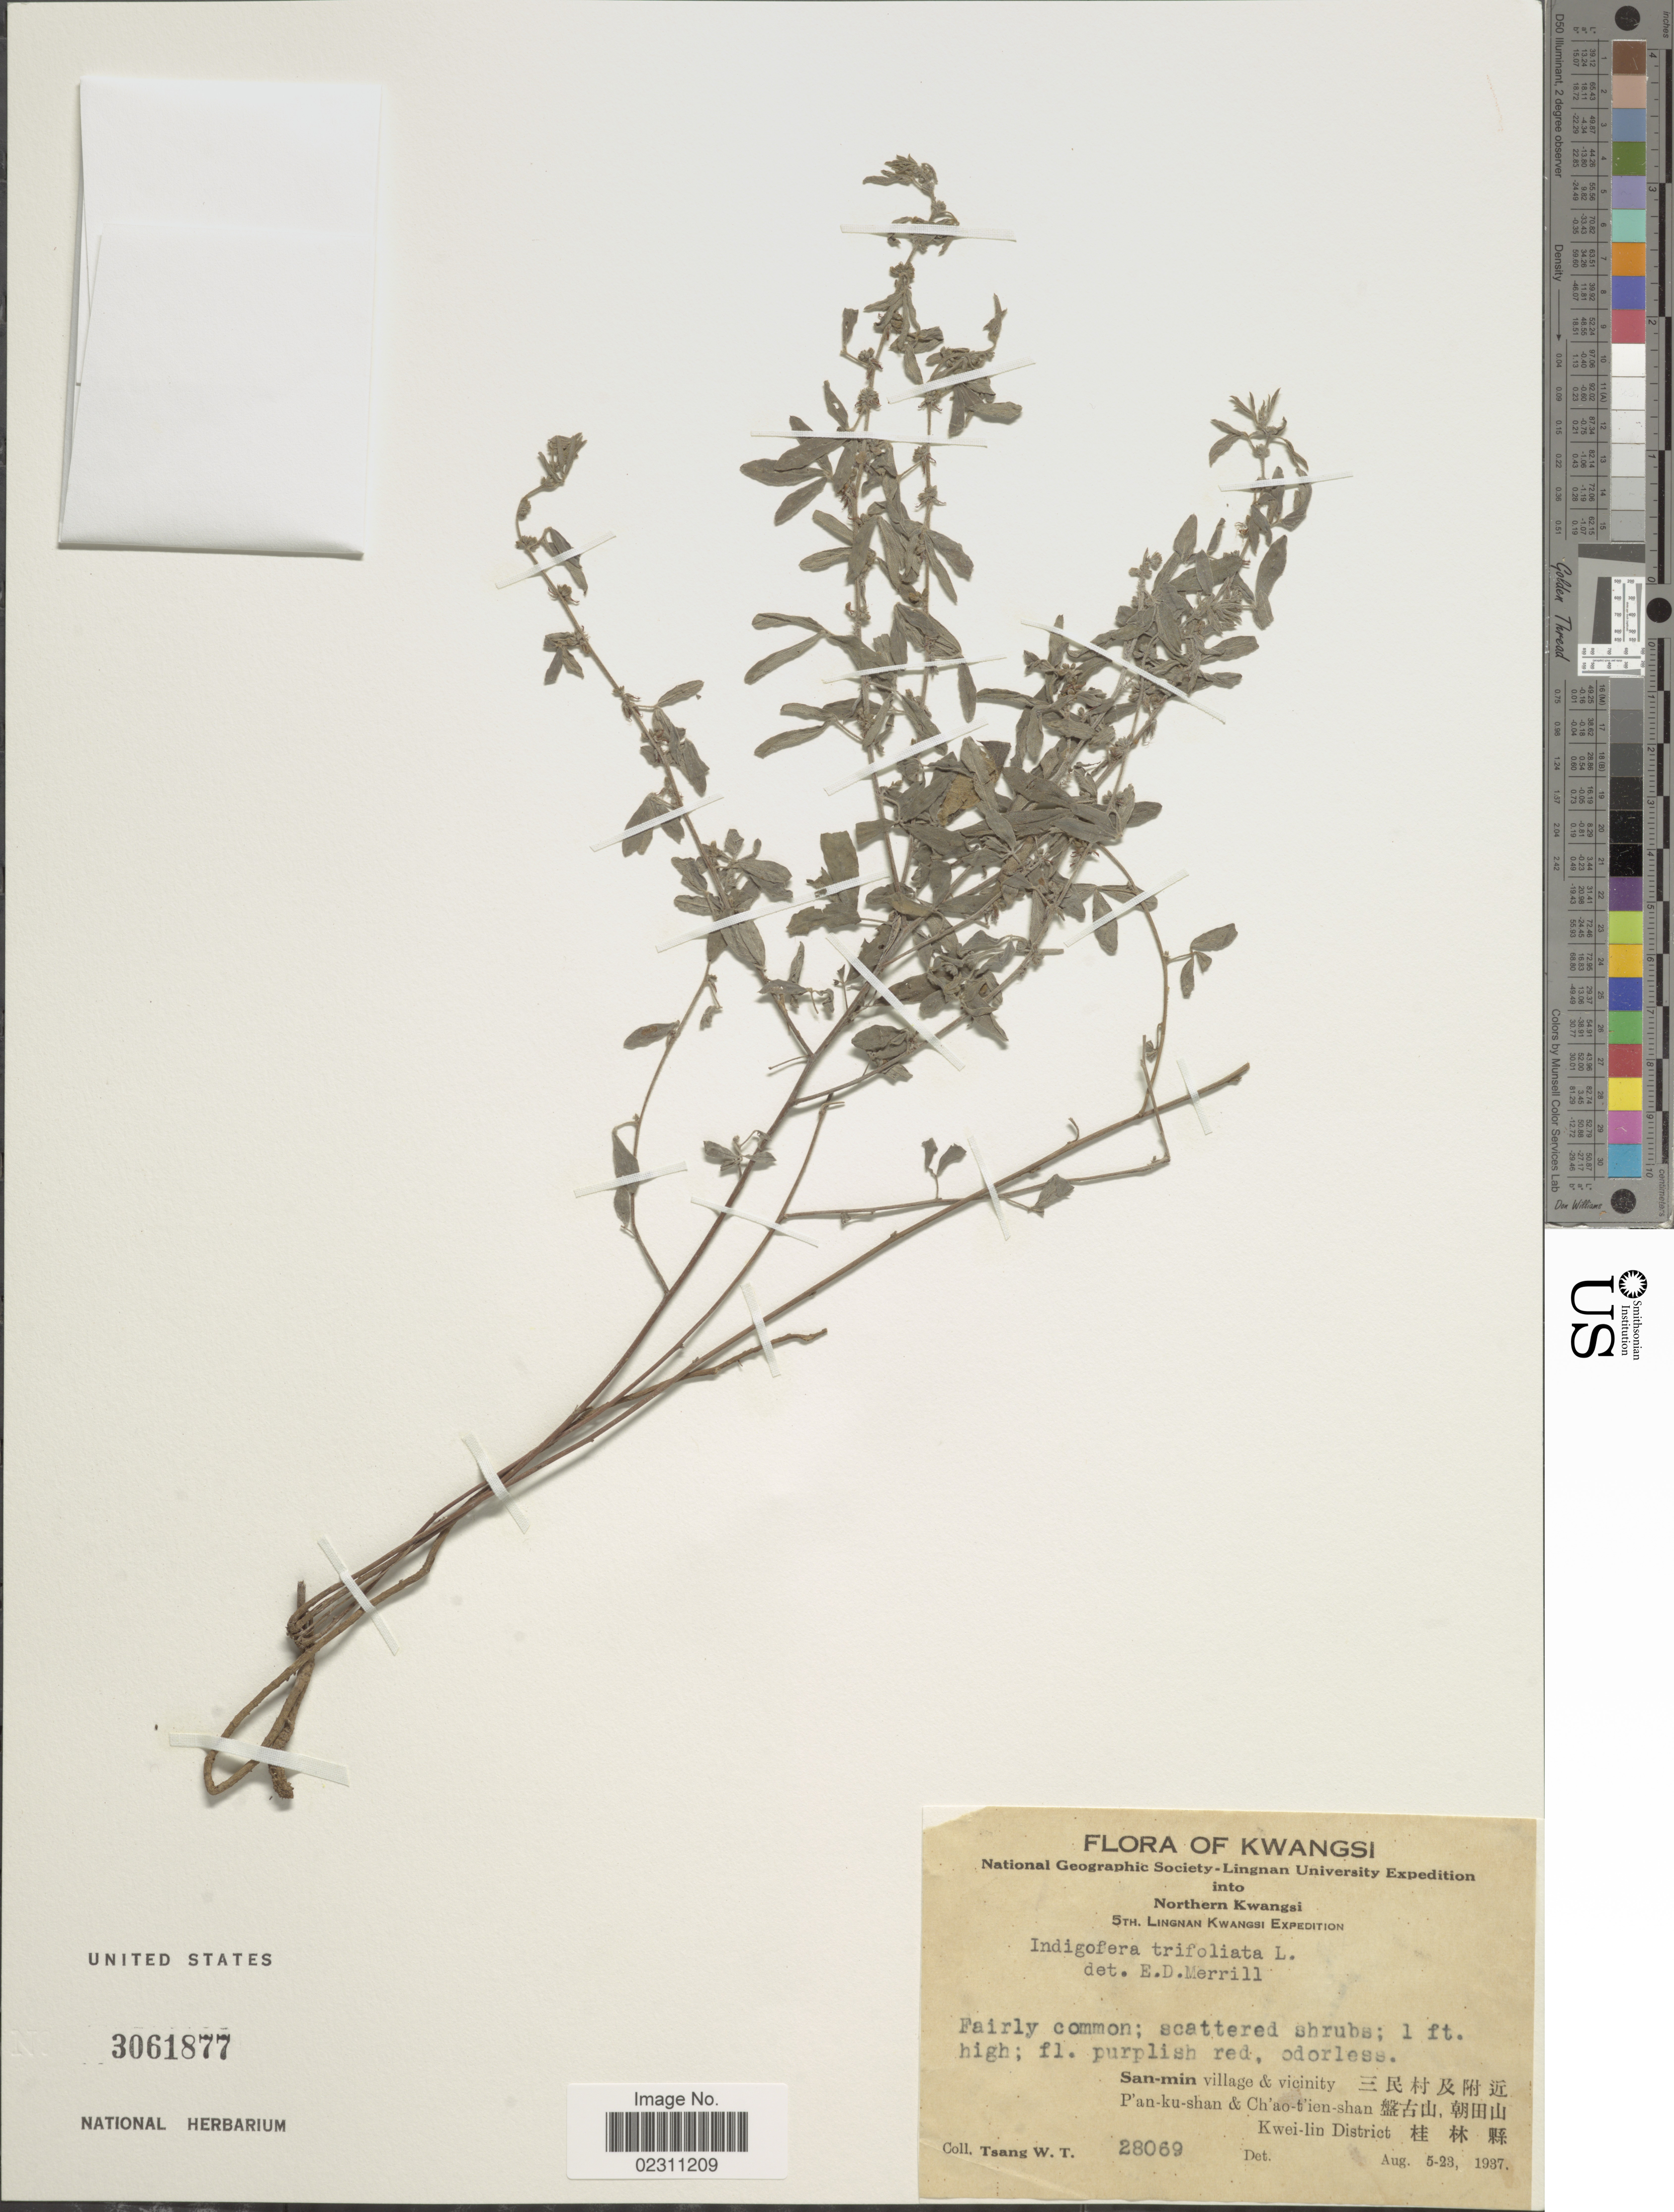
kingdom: Plantae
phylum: Tracheophyta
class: Magnoliopsida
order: Fabales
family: Fabaceae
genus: Indigofera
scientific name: Indigofera trifoliata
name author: L.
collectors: W. T. Tsang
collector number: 28069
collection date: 1937-08-05/1937-08-23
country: China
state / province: Guangxi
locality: Kwangsi.San-min village & vicinity . P'an-ku-shan & Ch'ao-t'ien-shan . Kwei-lin District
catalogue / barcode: US 3061877